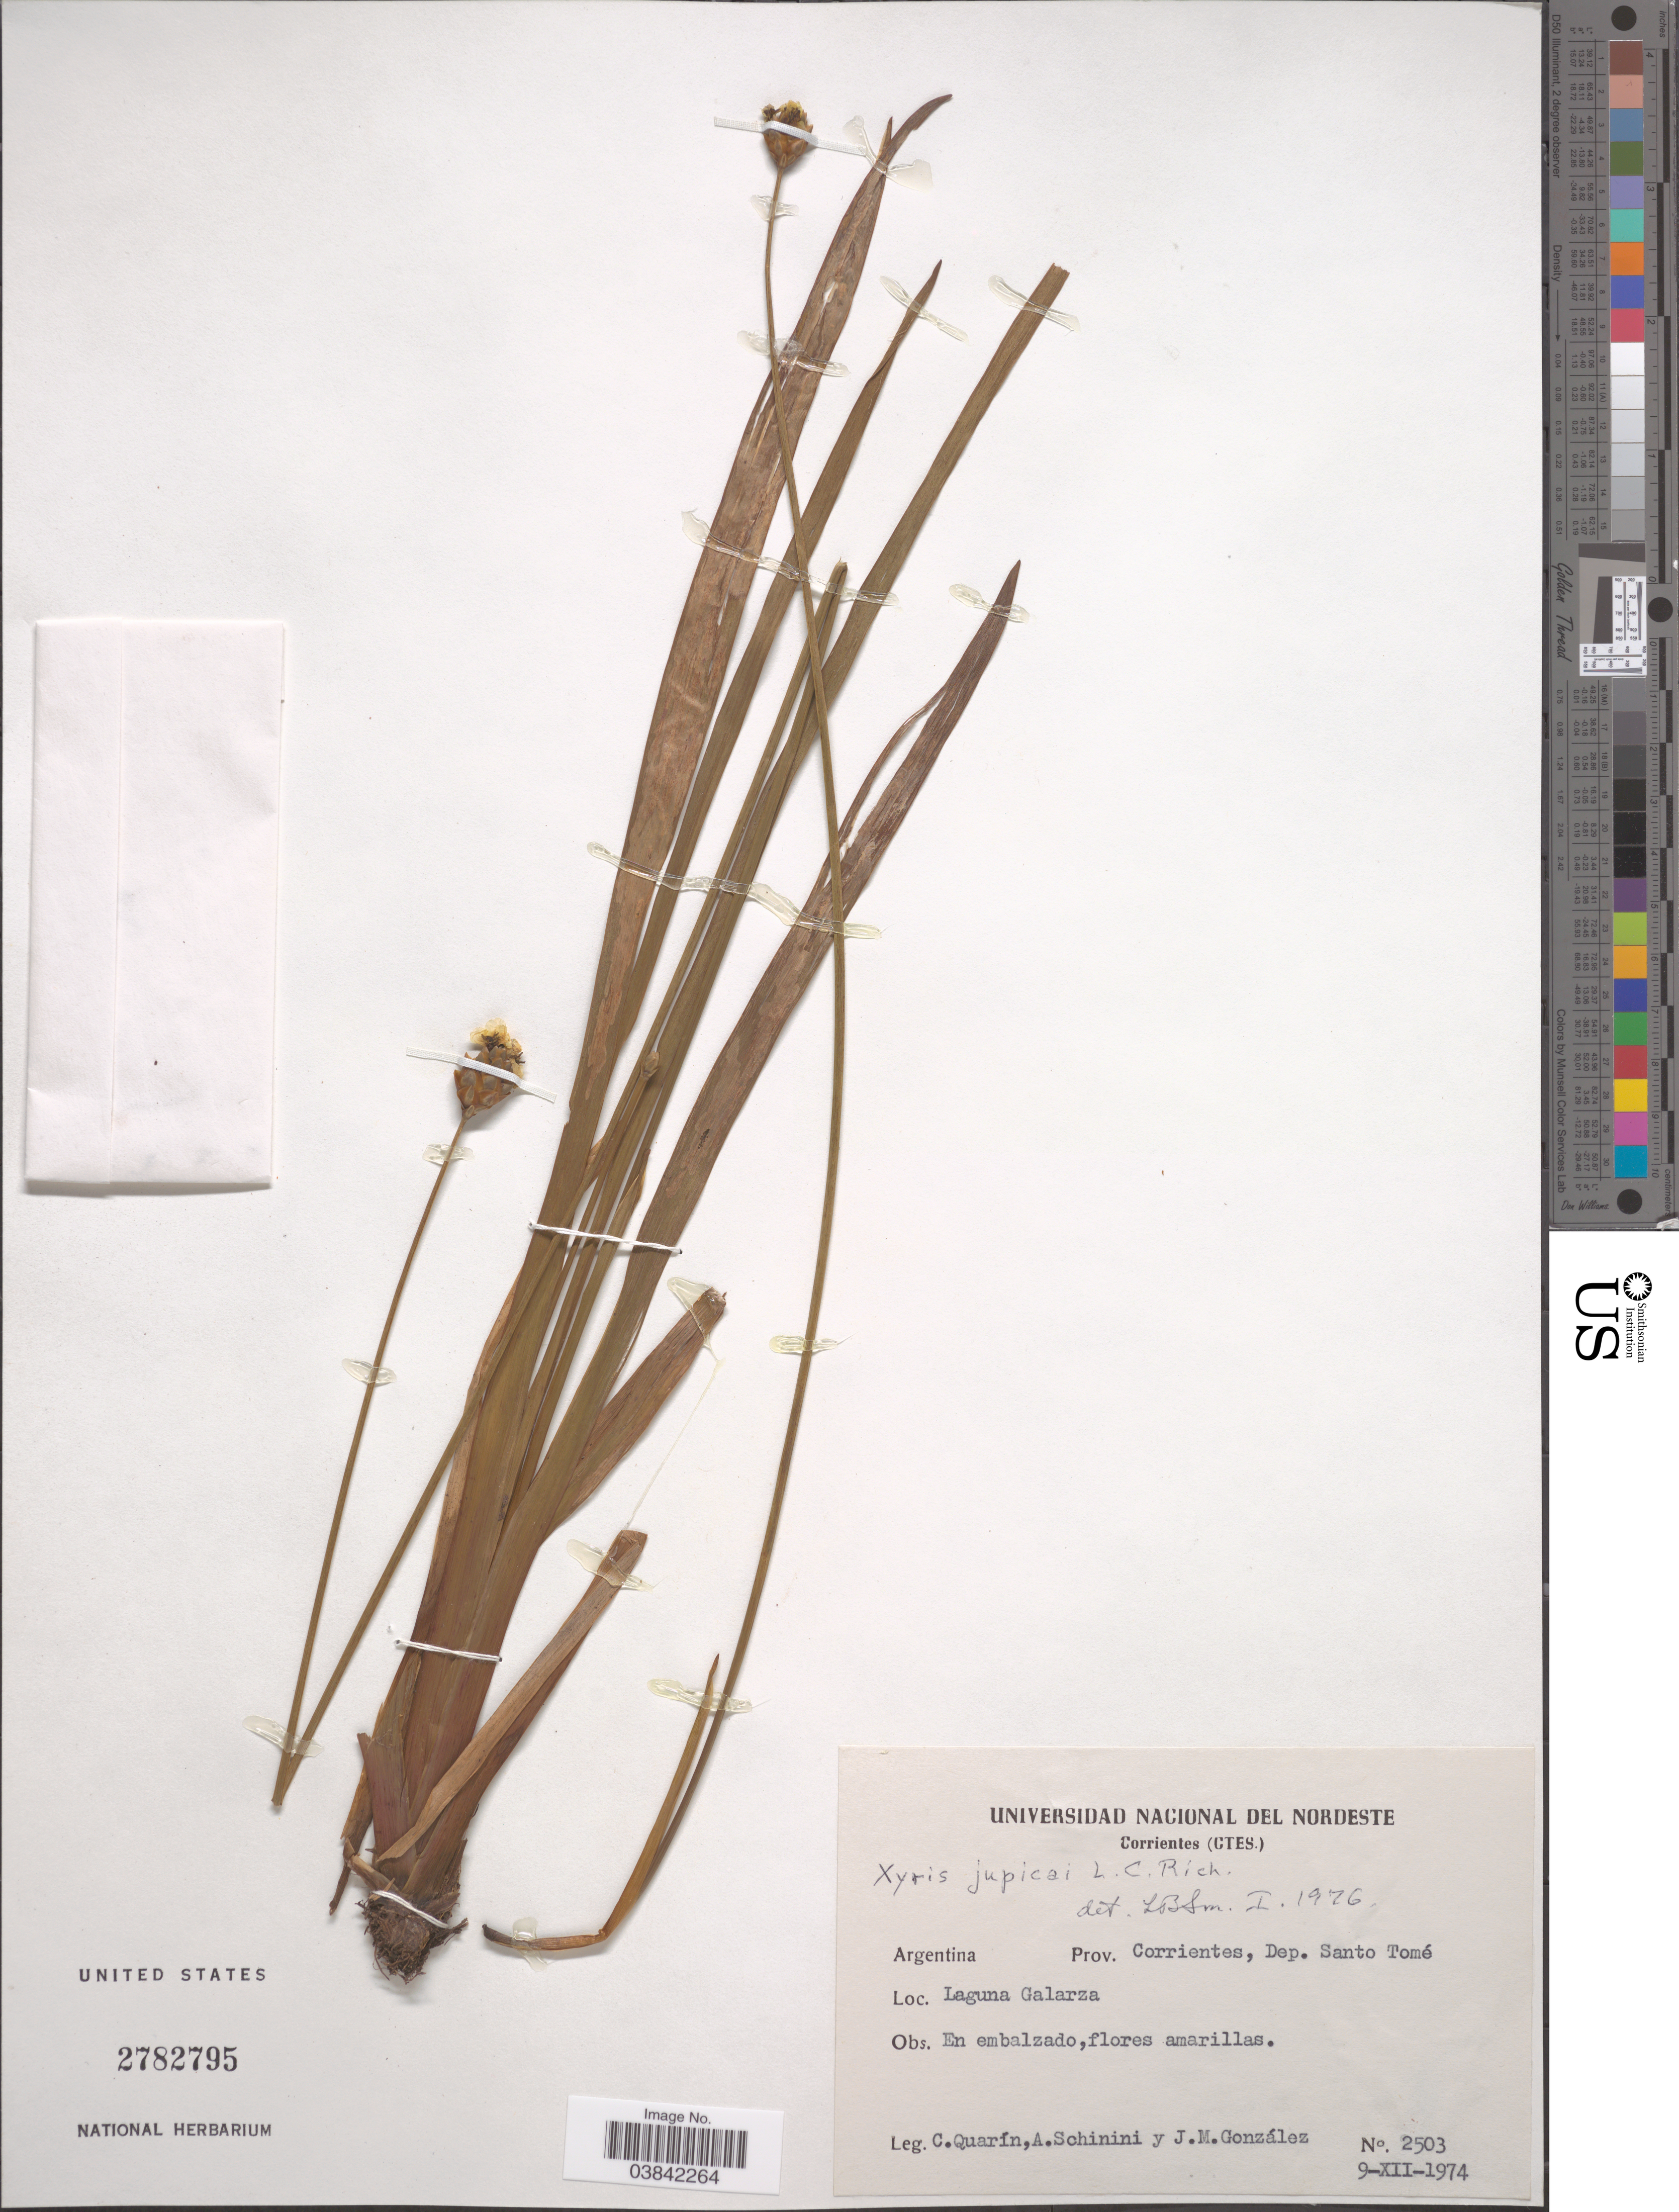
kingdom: Plantae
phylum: Tracheophyta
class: Liliopsida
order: Poales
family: Xyridaceae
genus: Xyris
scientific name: Xyris jupicai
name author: Rich.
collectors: C. Quarin, A. Schinini & J. M. Gonzalez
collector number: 2503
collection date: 1974-12-09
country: Argentina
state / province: Corrientes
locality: Dep. Santo Tomé. Laguna Galarza.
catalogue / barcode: US 2782795